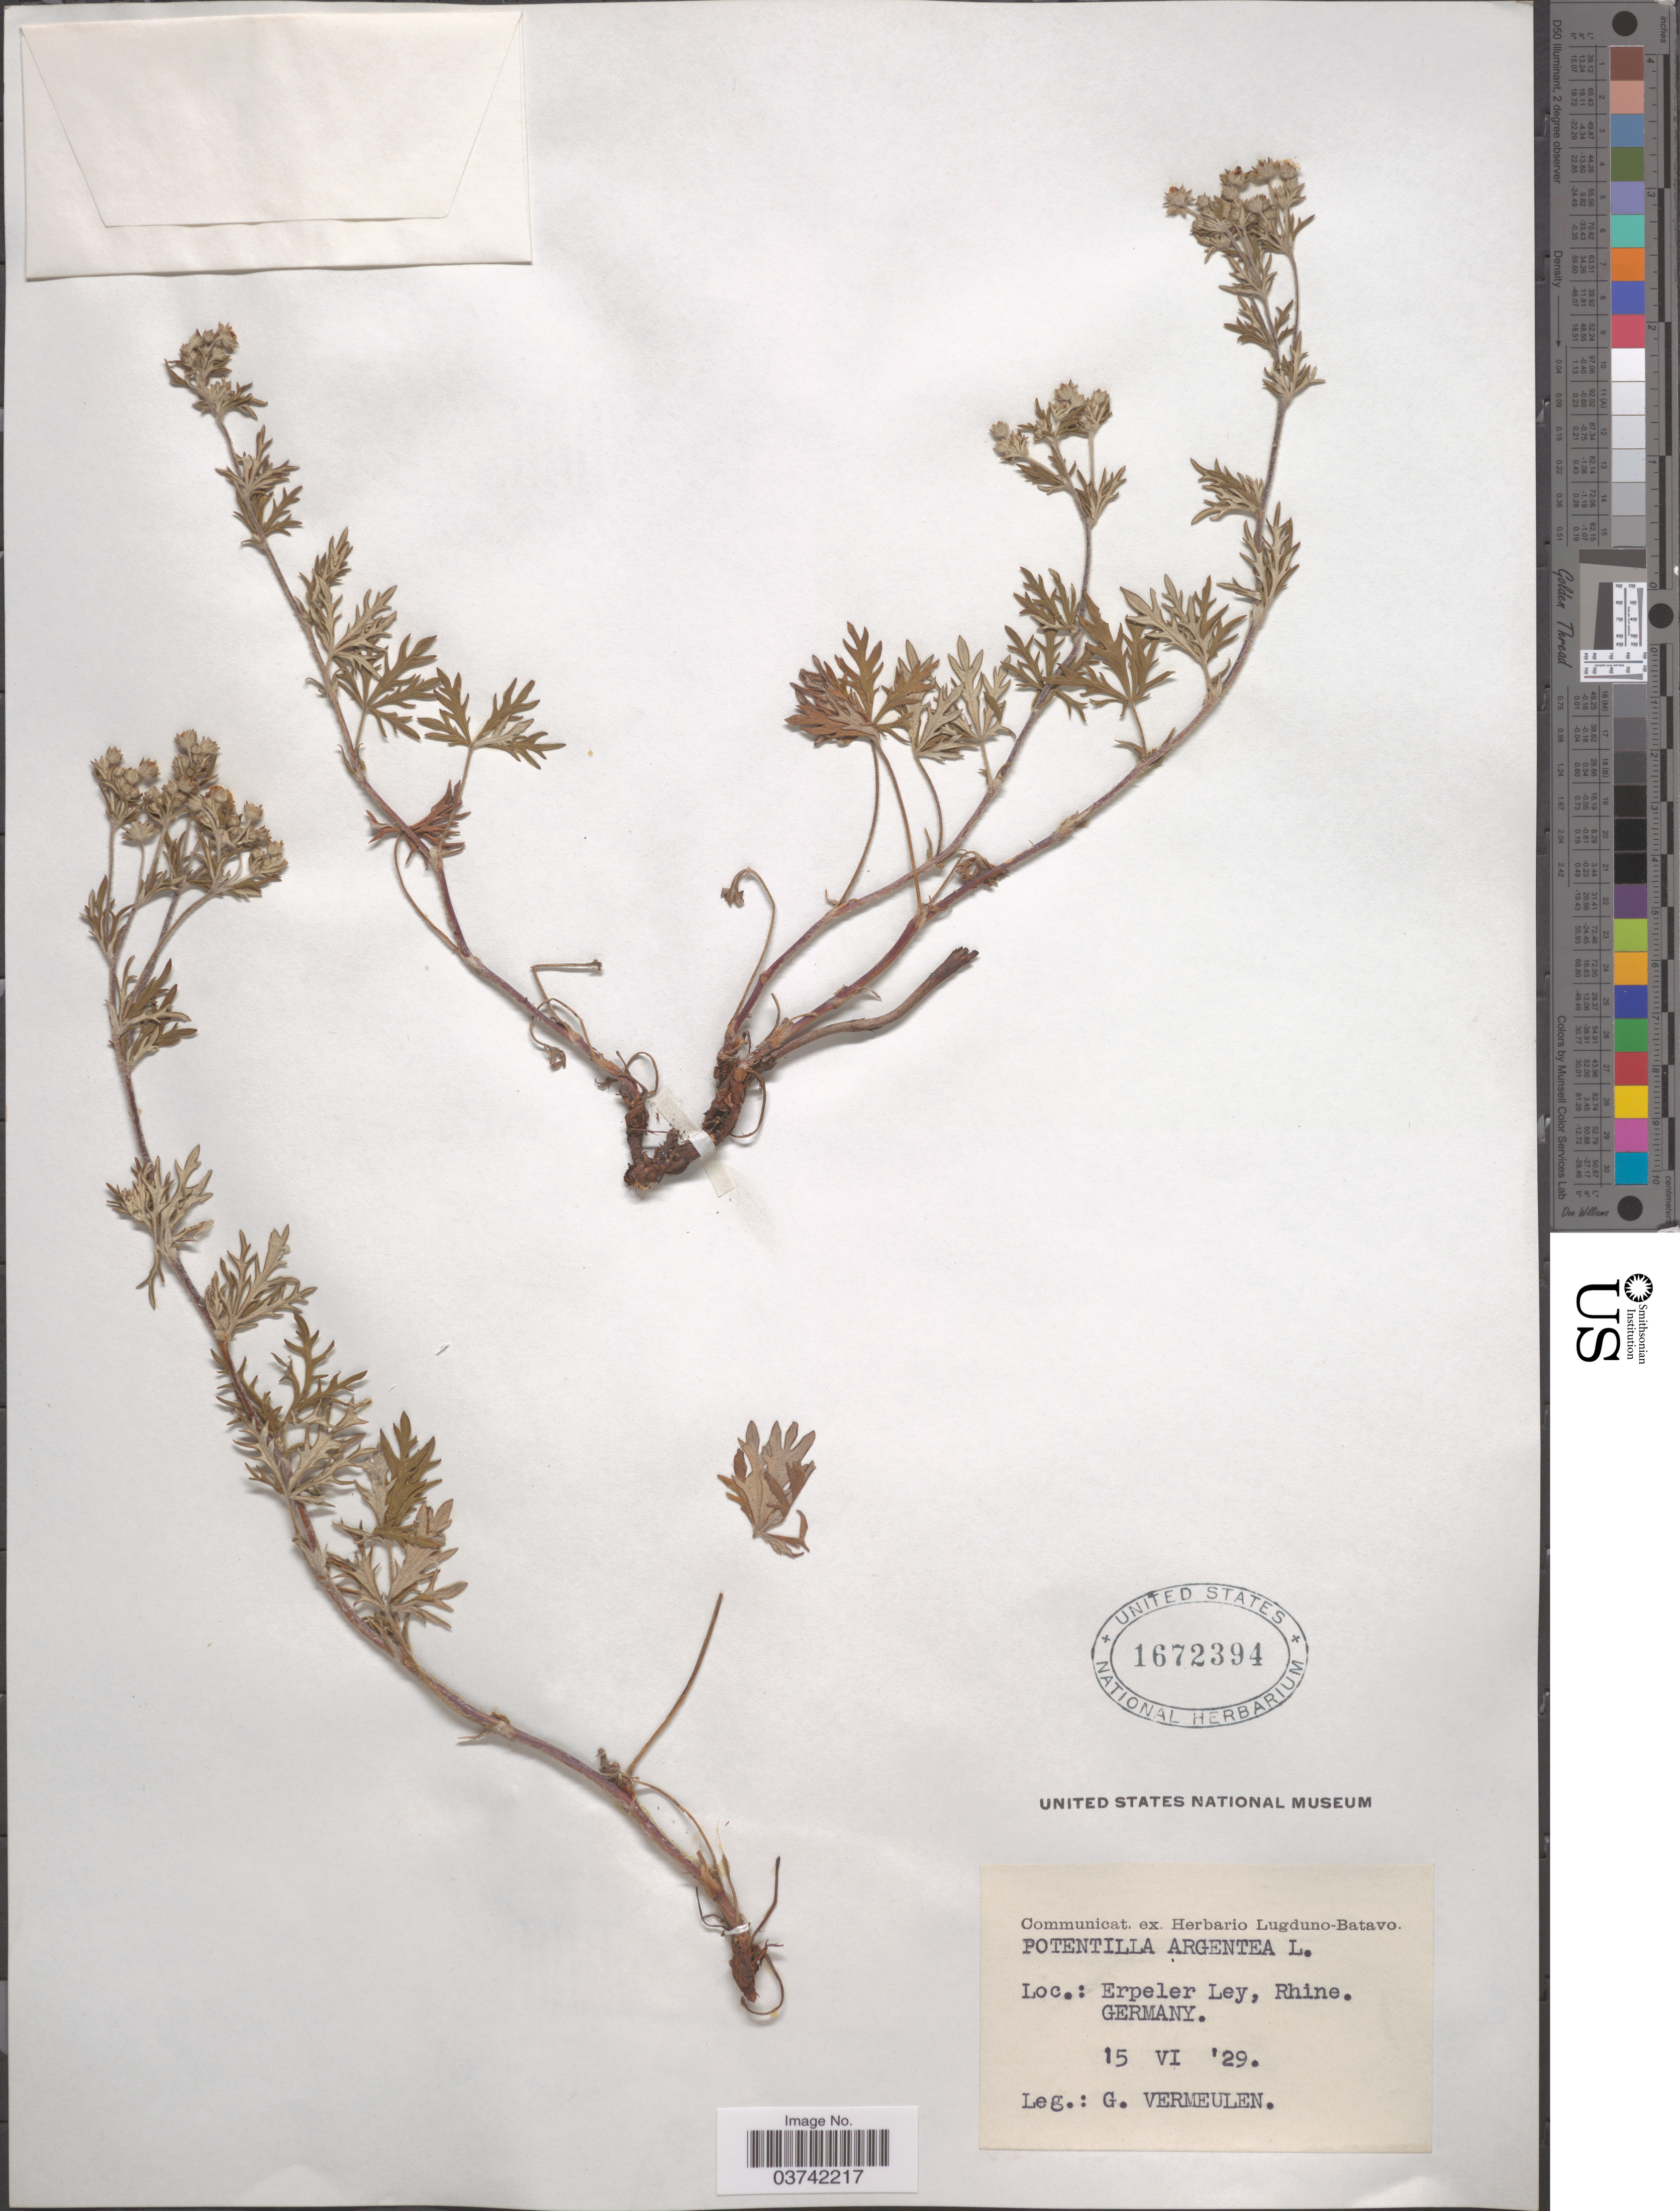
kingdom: Plantae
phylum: Tracheophyta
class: Magnoliopsida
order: Rosales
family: Rosaceae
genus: Potentilla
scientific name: Potentilla argentea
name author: L.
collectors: G. Vermeulen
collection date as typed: Transcribed d/m/y: 15/6/29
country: Germany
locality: Erpeler Ley, Rhine.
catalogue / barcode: US 1672394